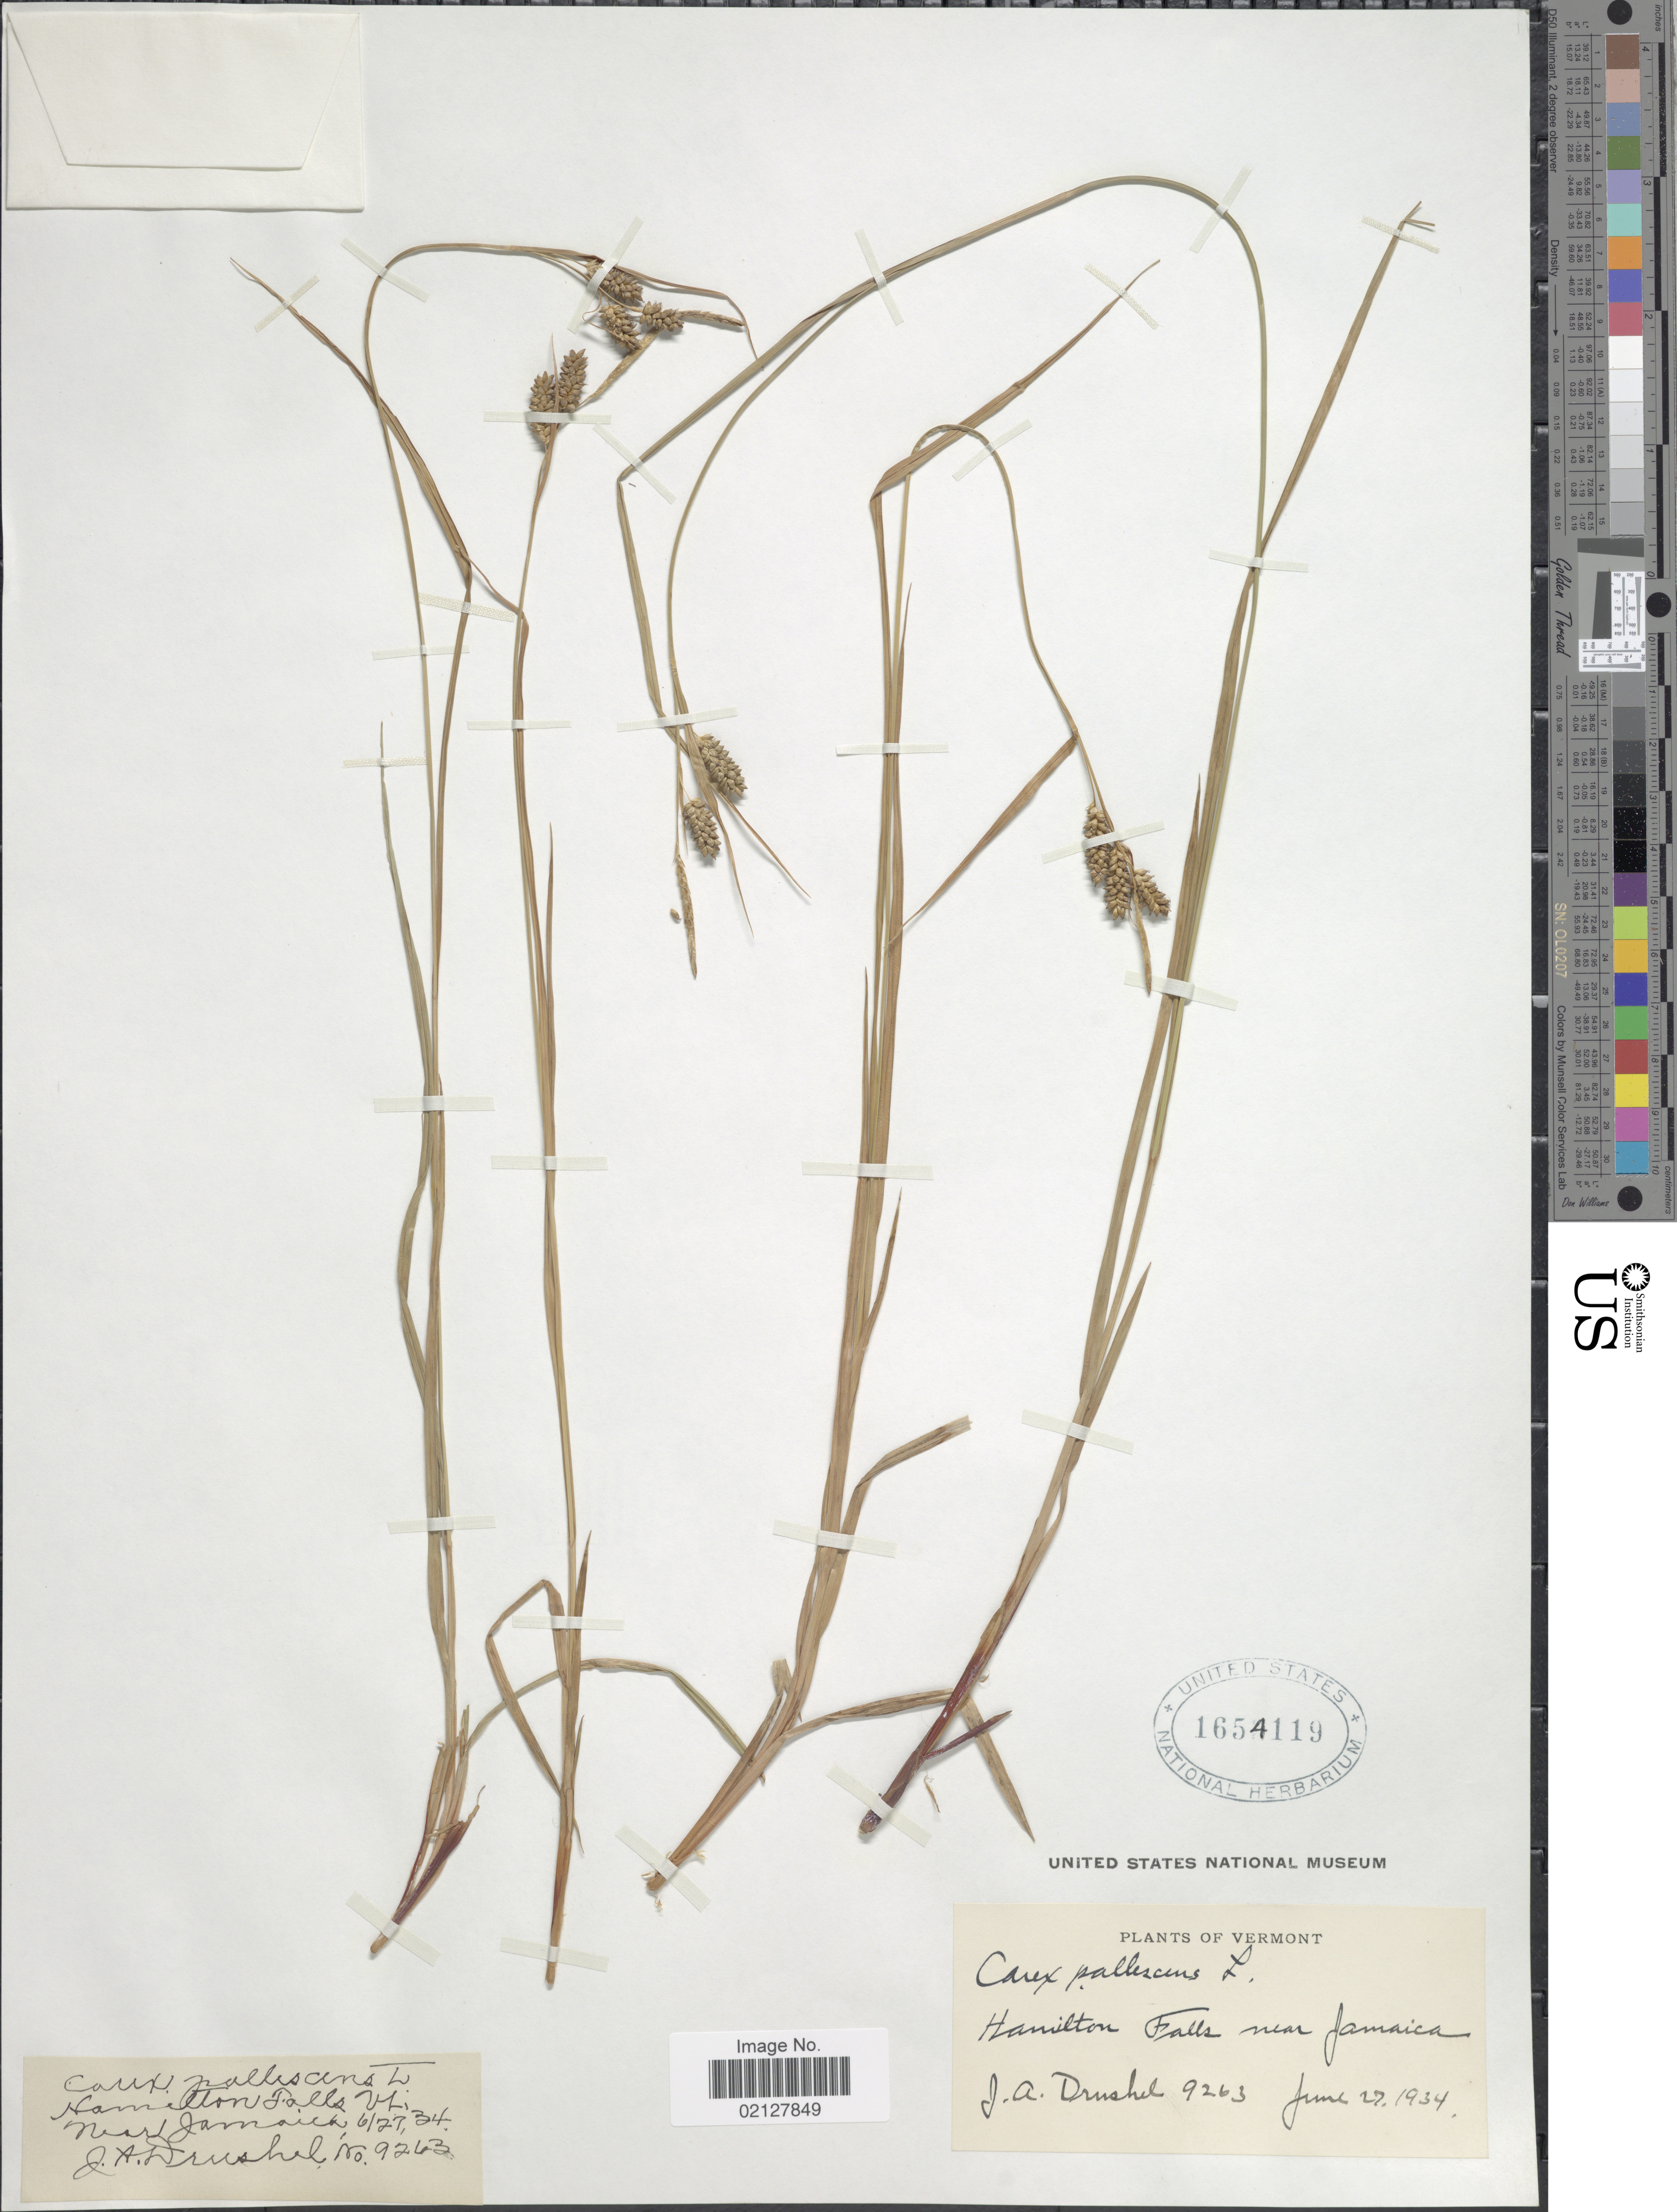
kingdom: Plantae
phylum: Tracheophyta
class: Liliopsida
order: Poales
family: Cyperaceae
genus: Carex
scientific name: Carex pallescens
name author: L.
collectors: J. A. Drushel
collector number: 9263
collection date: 1934-06-27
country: United States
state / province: Vermont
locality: Hamilton Falls near Jamaica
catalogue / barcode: US 1654119